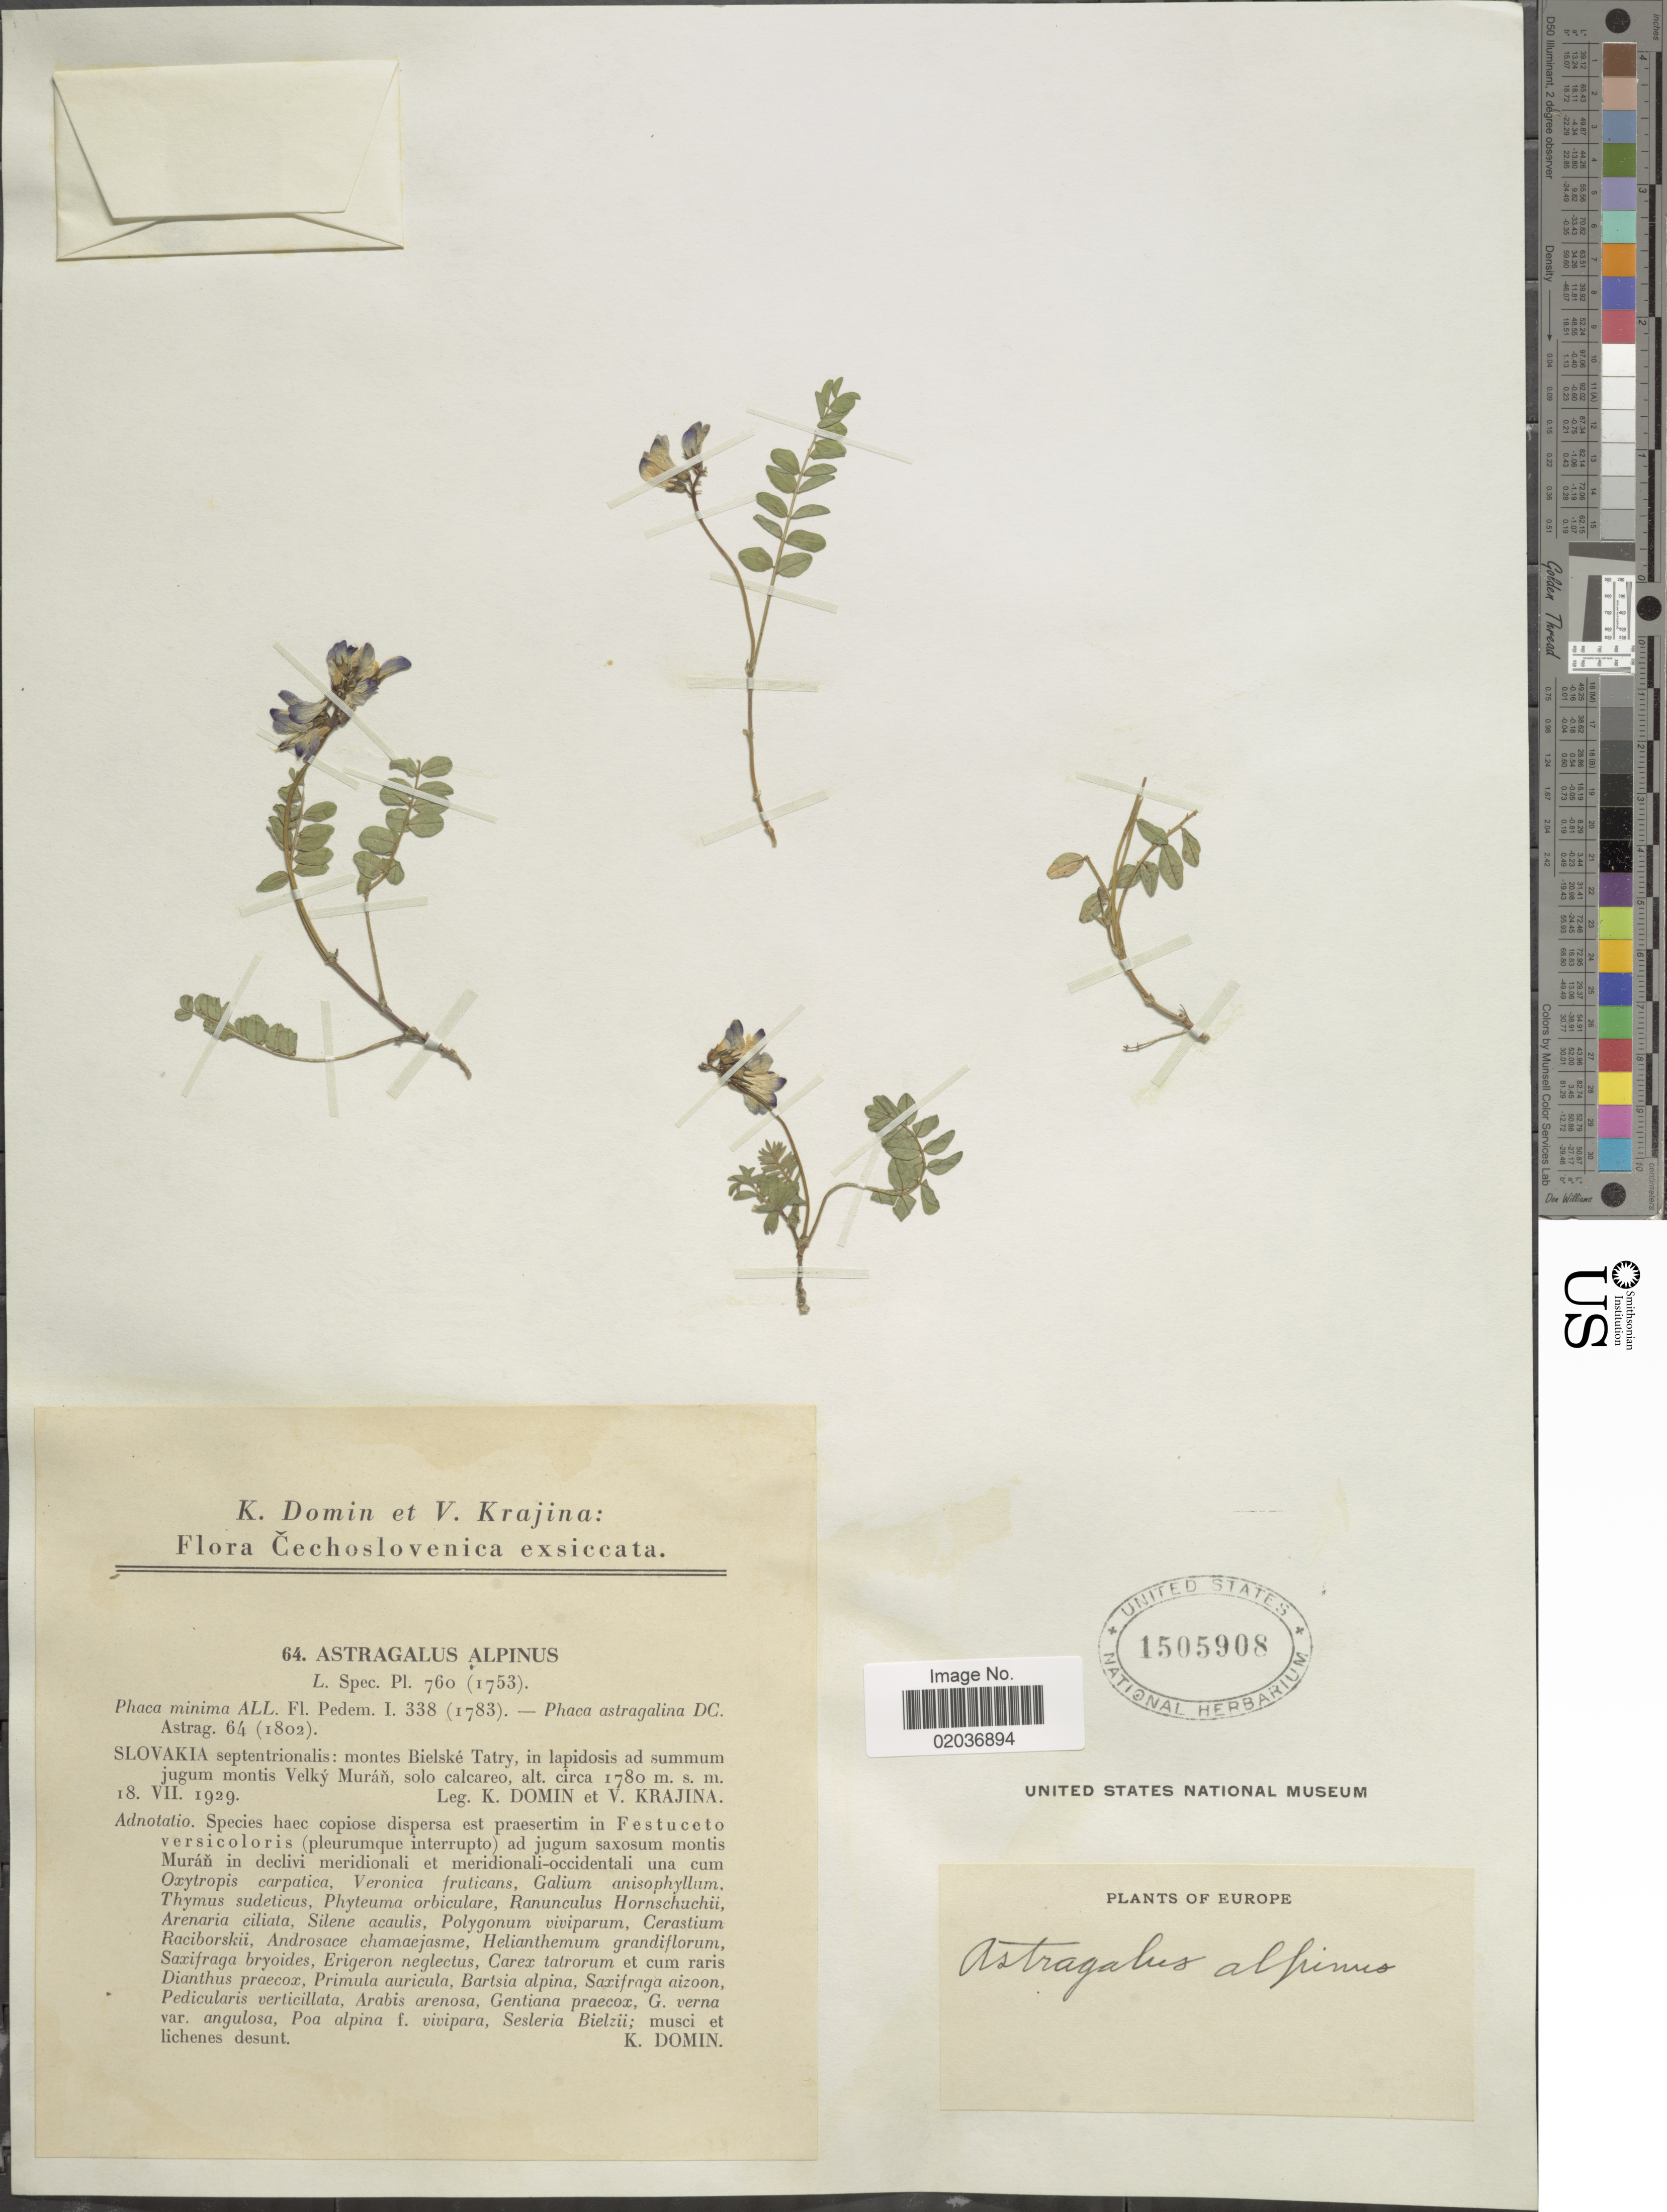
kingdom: Plantae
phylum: Tracheophyta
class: Magnoliopsida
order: Fabales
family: Fabaceae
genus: Astragalus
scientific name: Astragalus alpinus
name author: L.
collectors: K. Domin & V. Krajina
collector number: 64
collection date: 1929-07-18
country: Slovakia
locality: Cechoslovenica exsiccata, Slovakia septentrionalis: montes Bielské Tatry, in montis Velky Murán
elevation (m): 1780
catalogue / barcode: US 1505908